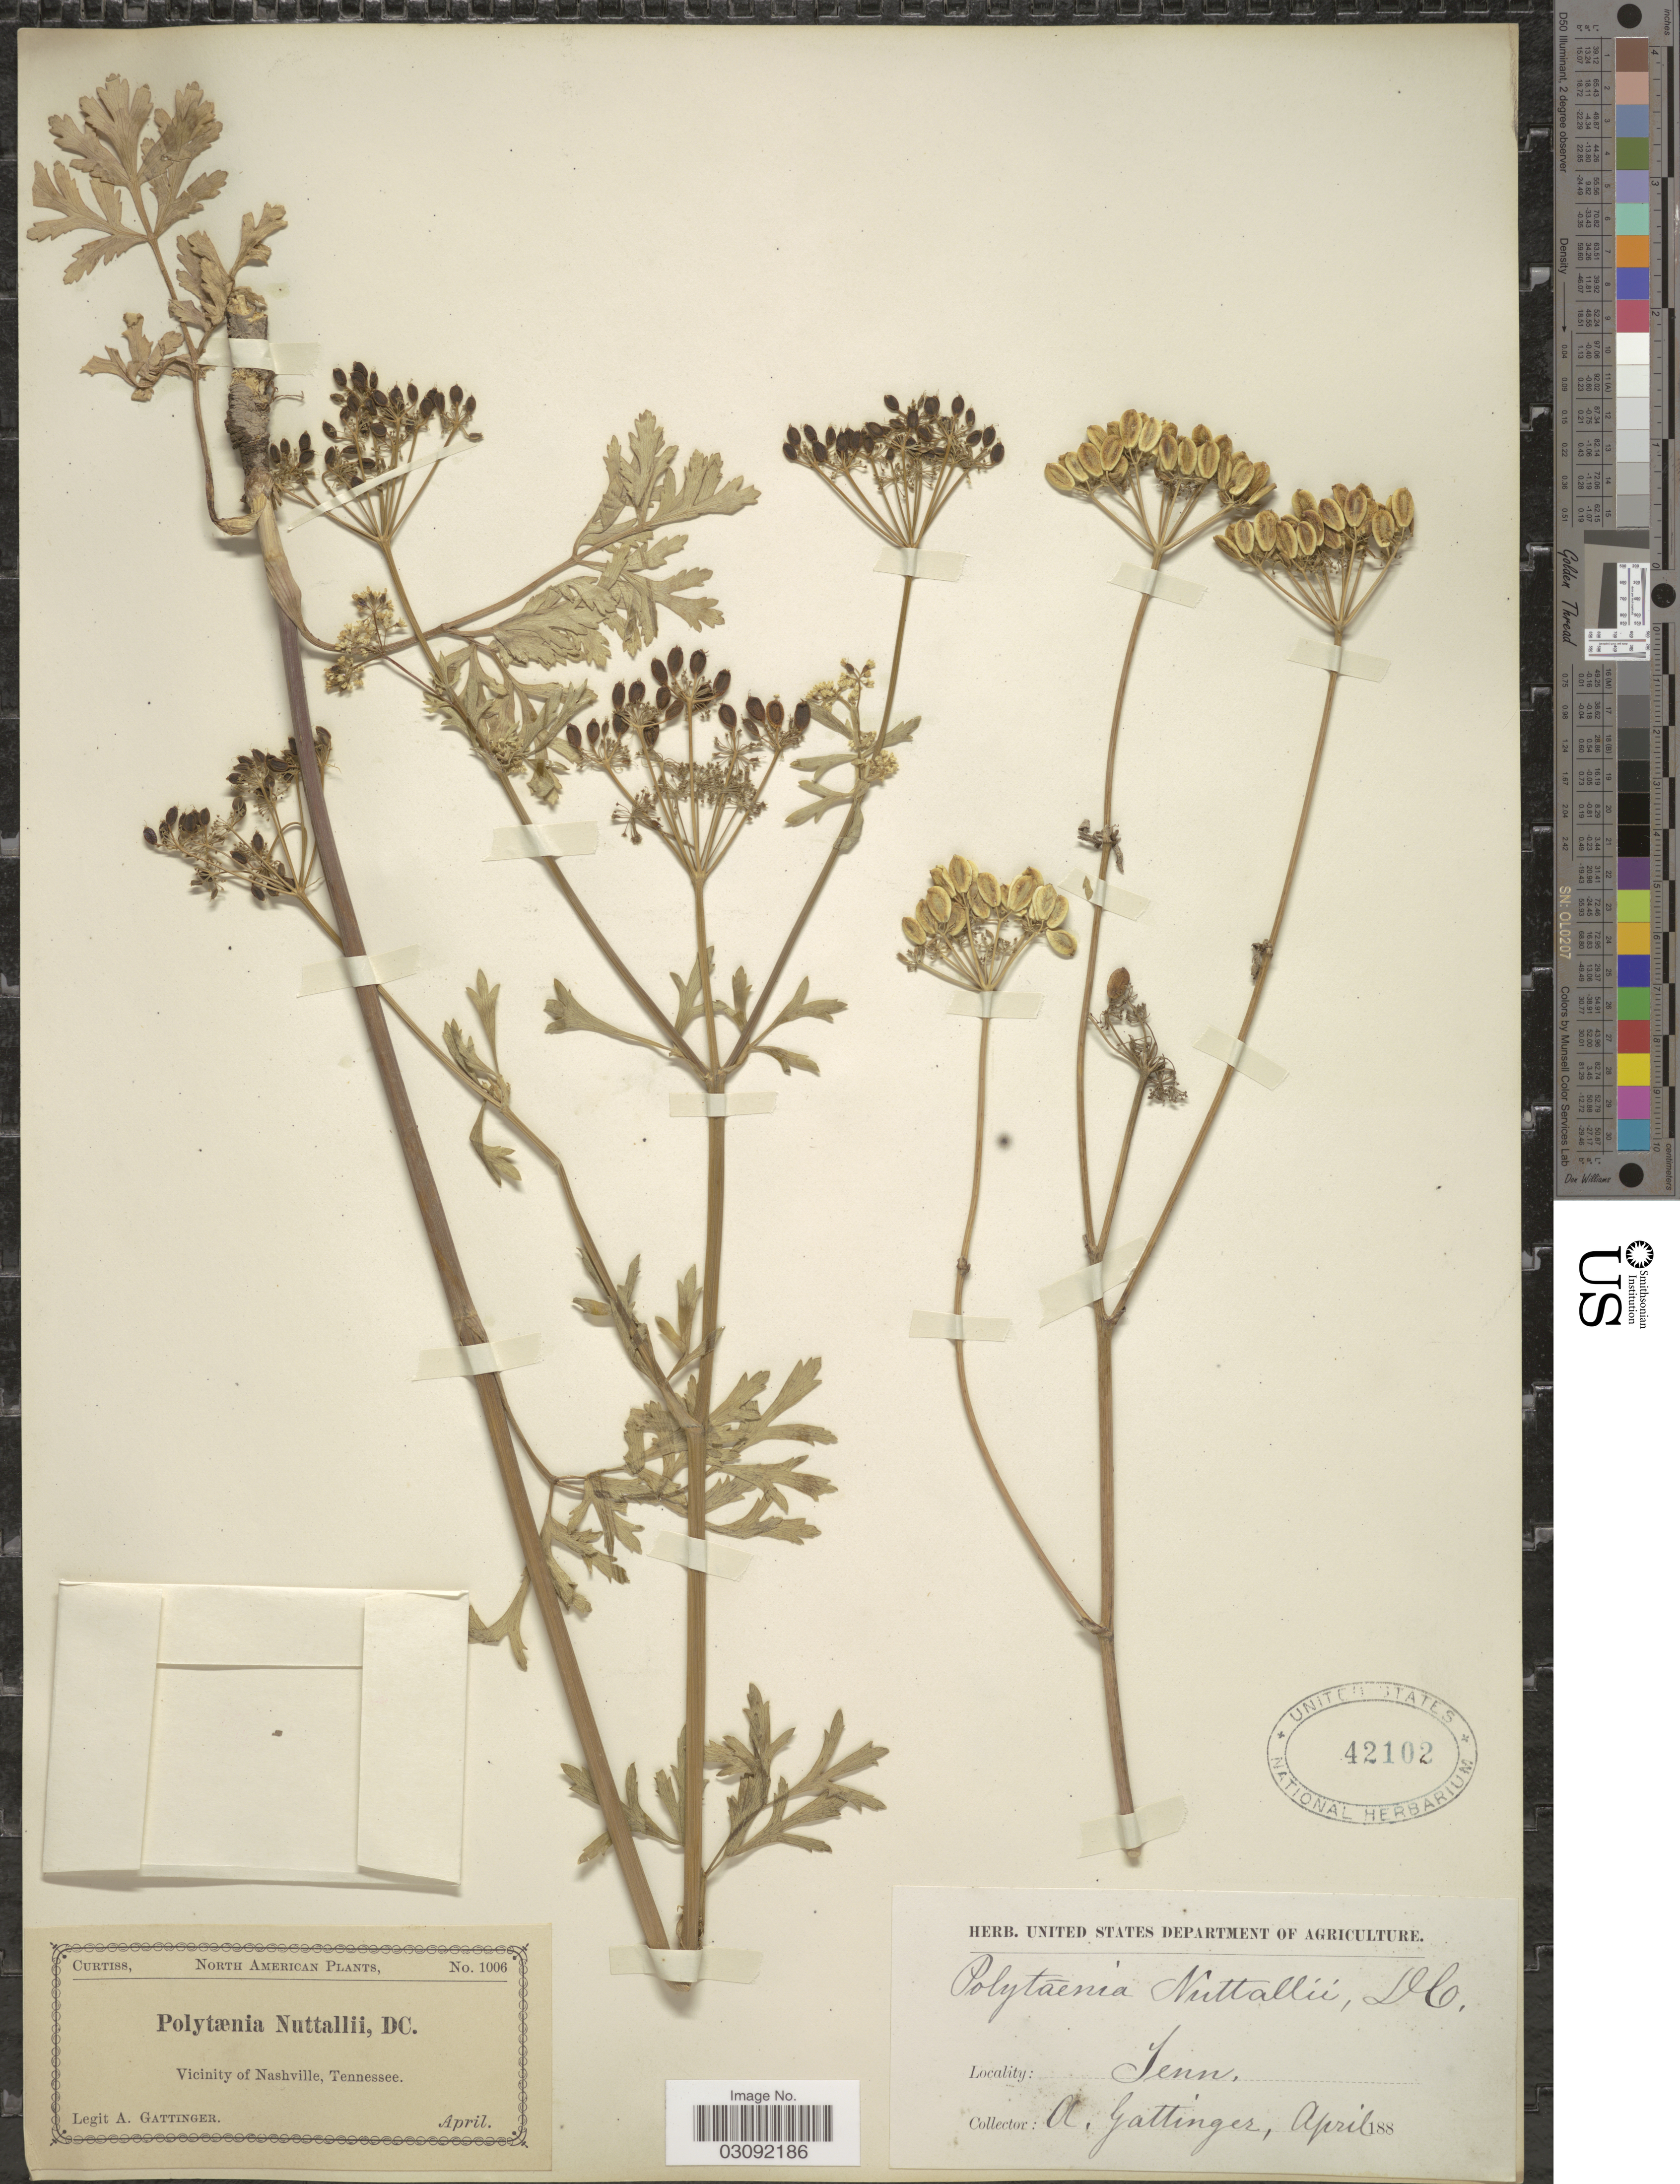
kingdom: Plantae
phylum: Tracheophyta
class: Magnoliopsida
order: Apiales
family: Apiaceae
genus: Polytaenia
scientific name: Polytaenia nuttallii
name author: DC.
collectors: A. Gattinger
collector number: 1006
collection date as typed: April 188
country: United States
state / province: Tennessee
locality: North American. Vicinity of Nashville.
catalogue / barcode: US 42102